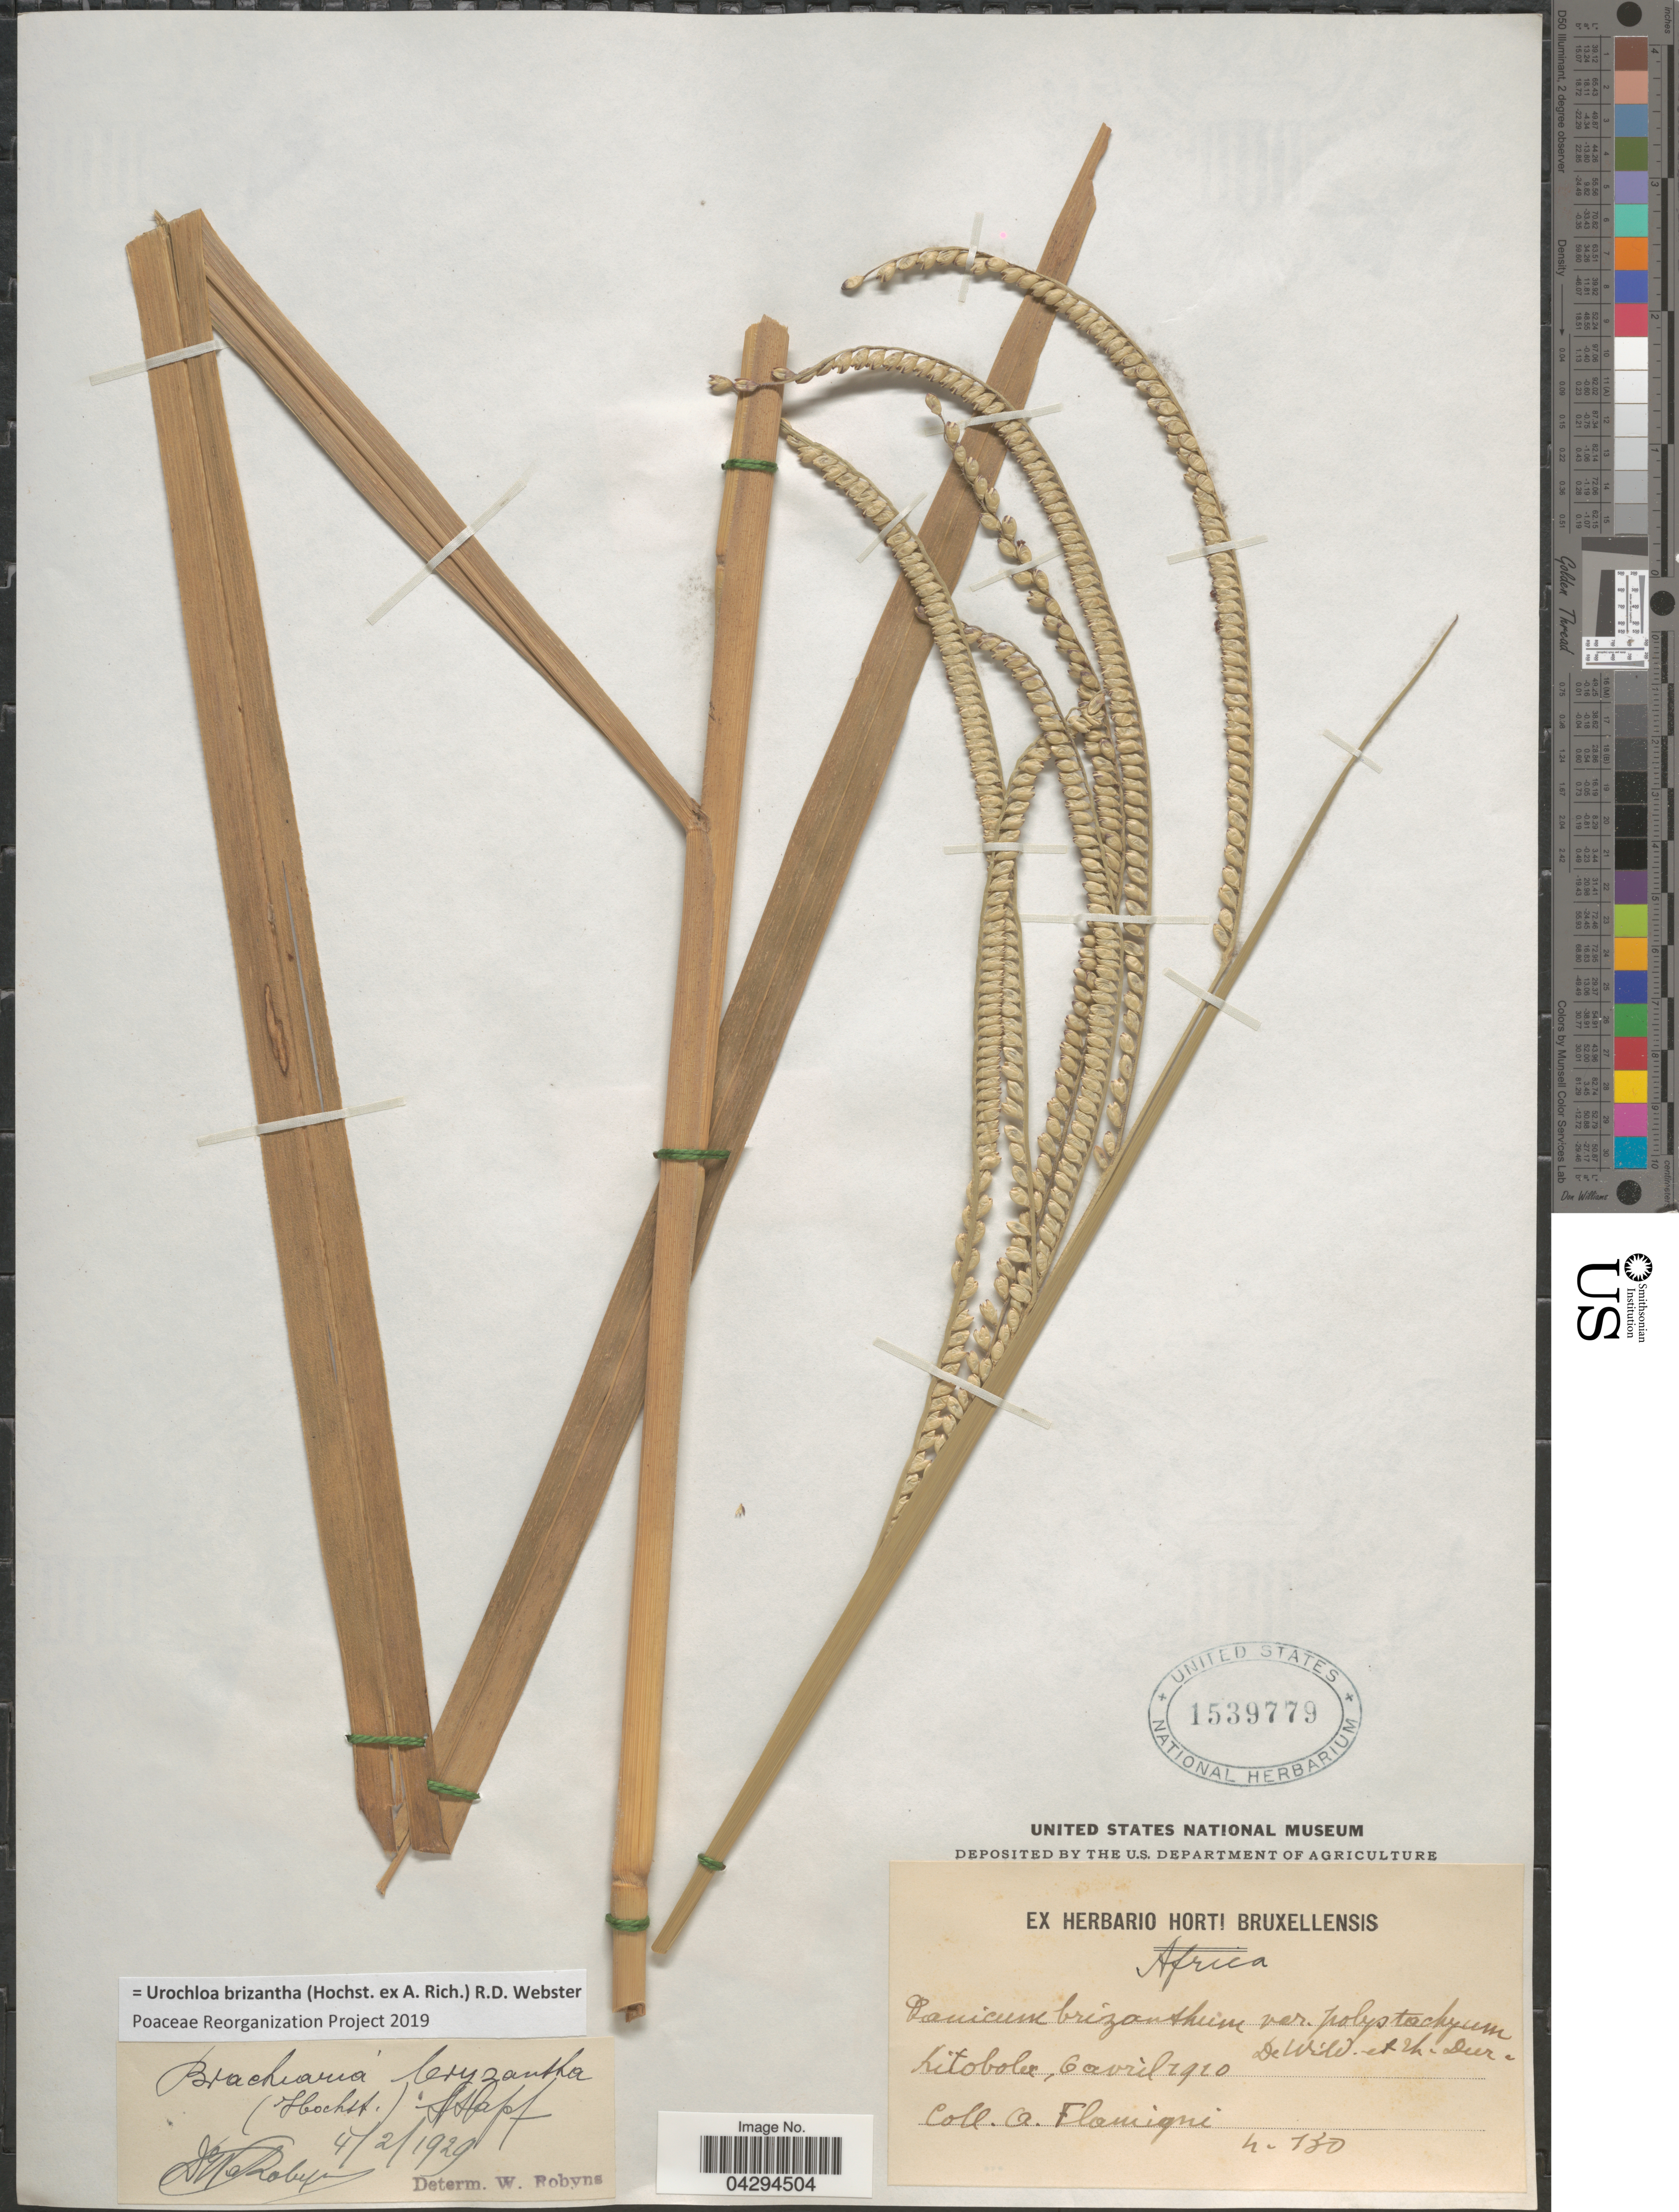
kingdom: Plantae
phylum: Tracheophyta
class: Liliopsida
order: Poales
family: Poaceae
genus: Urochloa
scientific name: Urochloa brizantha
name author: (Hochst. ex A. Rich.) R.D. Webster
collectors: A. Flamigni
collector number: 130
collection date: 1920-04-06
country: Congo, Democratic Republic of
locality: Africa. Litobolex [interpreted].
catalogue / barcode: US 1539779